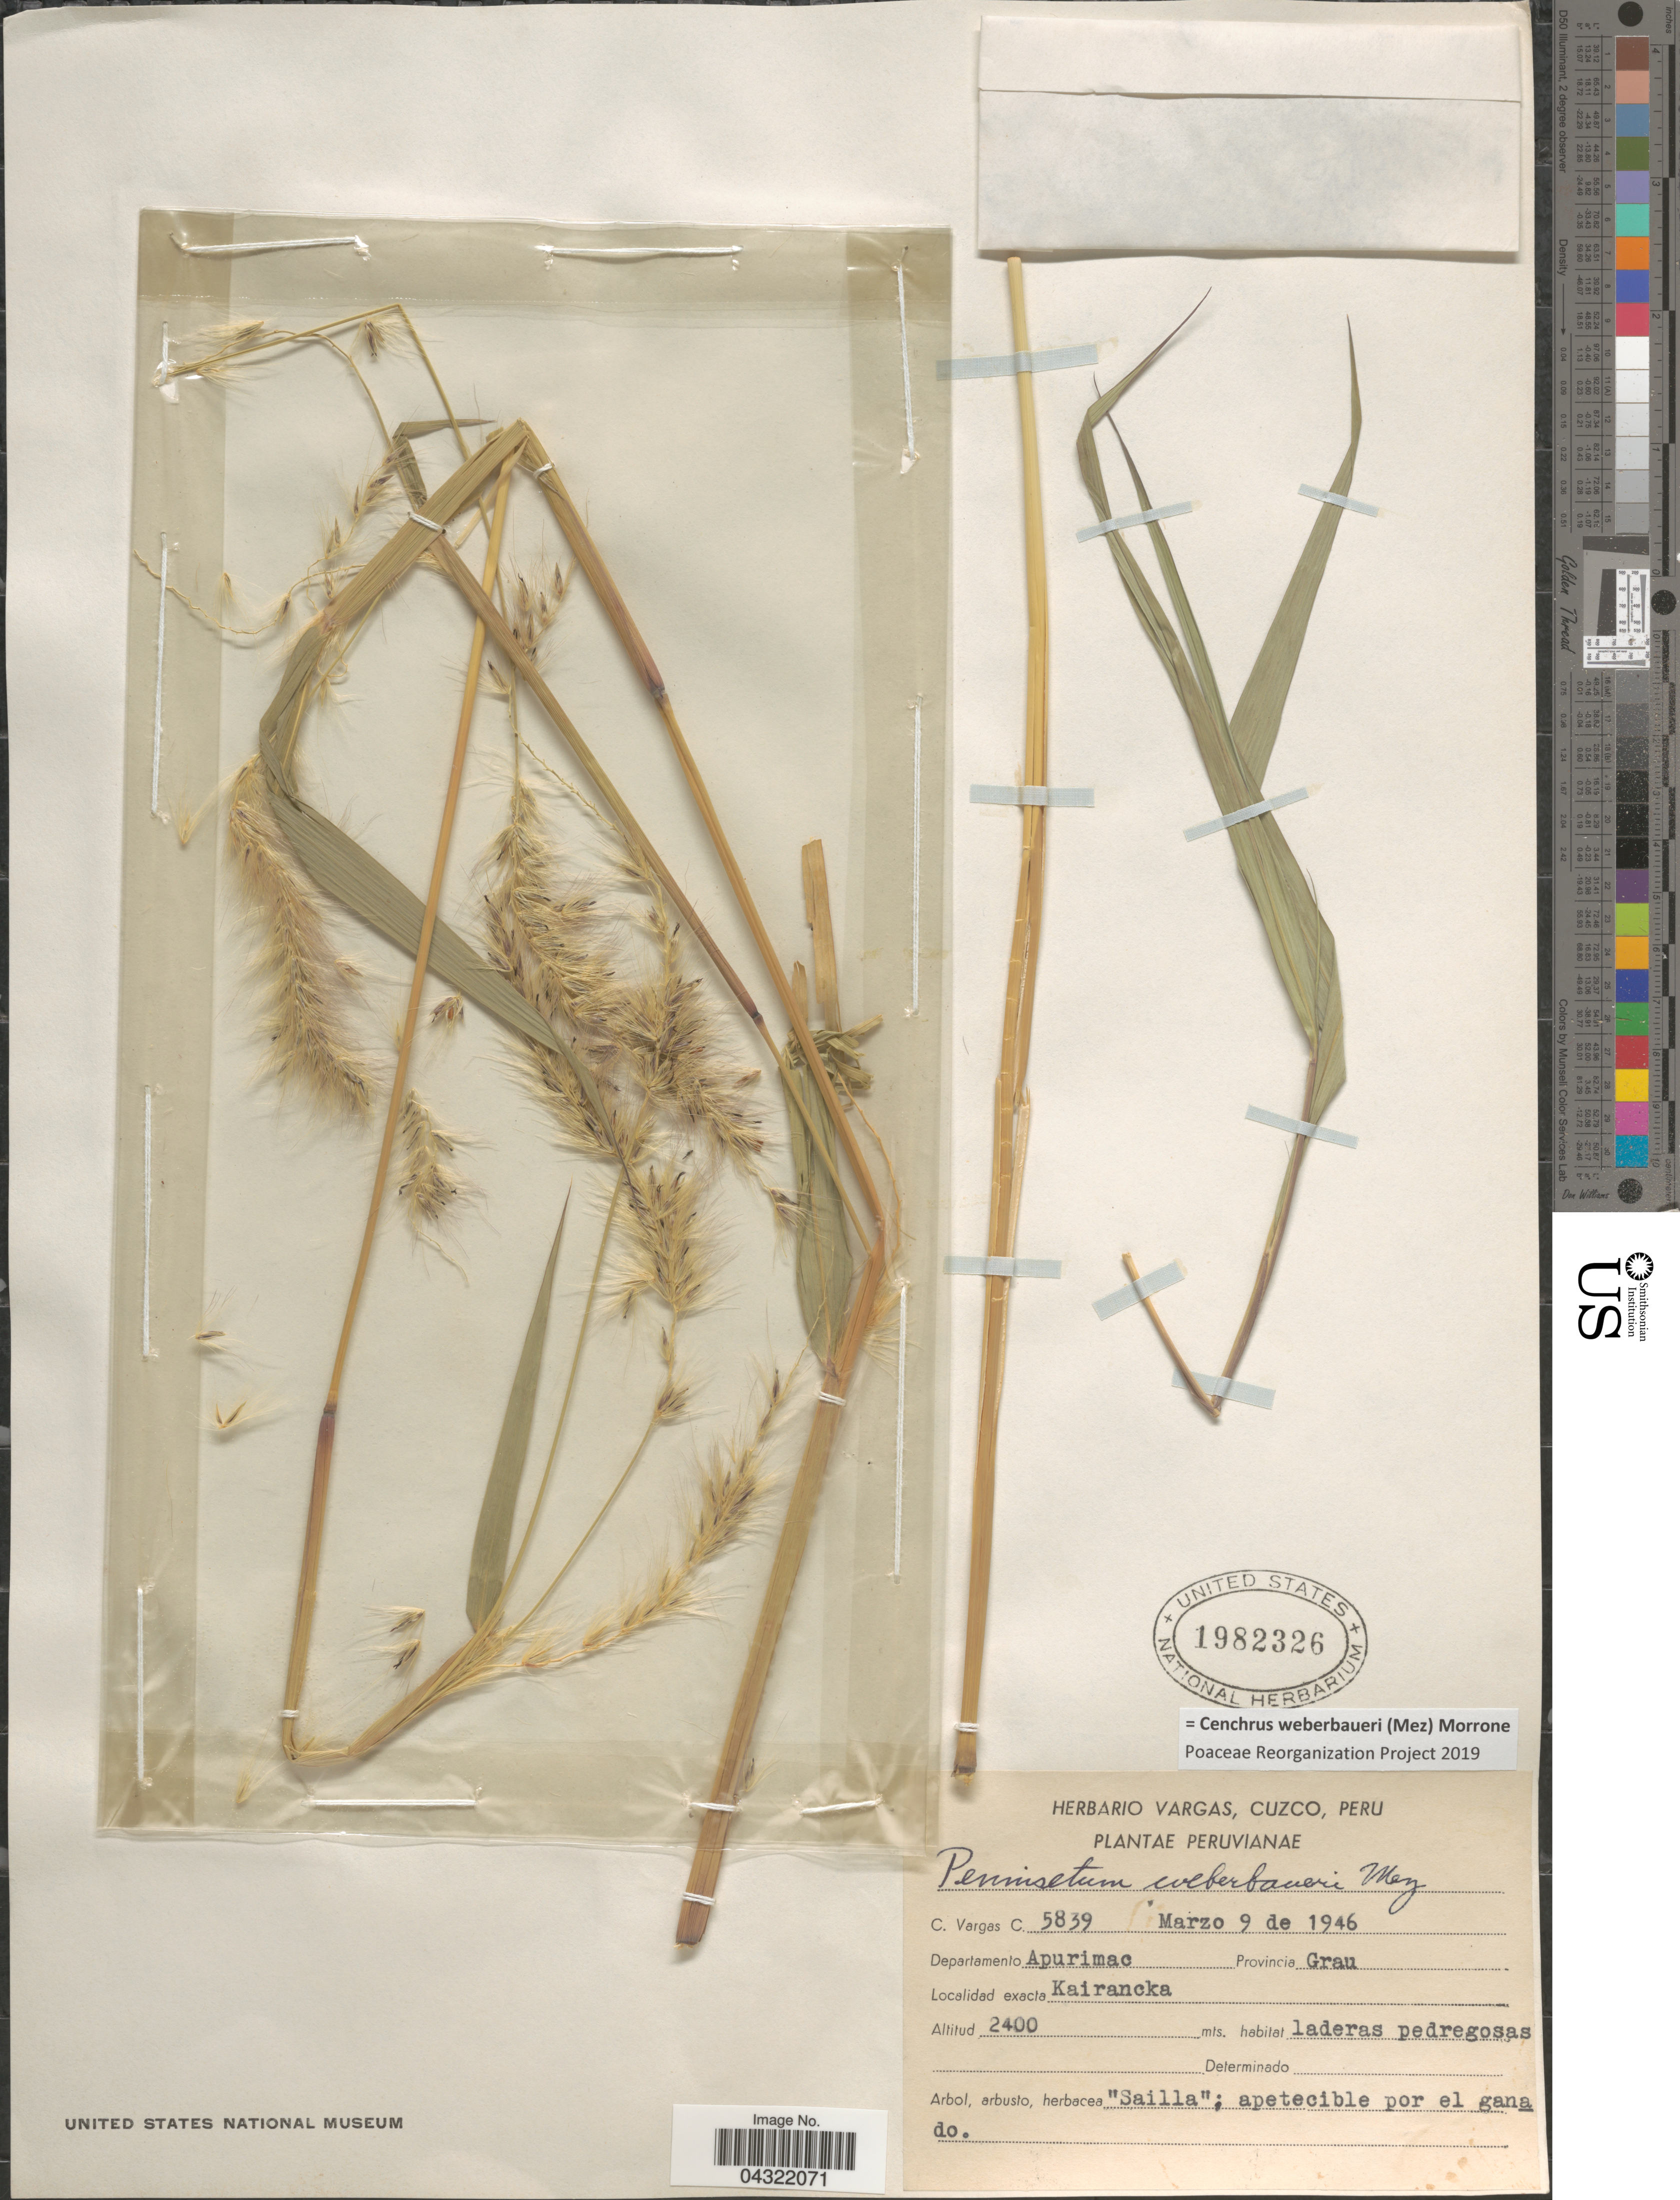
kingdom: Plantae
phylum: Tracheophyta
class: Liliopsida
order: Poales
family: Poaceae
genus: Cenchrus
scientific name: Cenchrus weberbaueri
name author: (Mez) Morrone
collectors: C. Vargas Calderón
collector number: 5839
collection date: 1946-03-09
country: Peru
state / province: Apurímac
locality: Departamento Apurimac. Provincia Grau. Kairancka.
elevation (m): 2400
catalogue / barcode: US 1982326